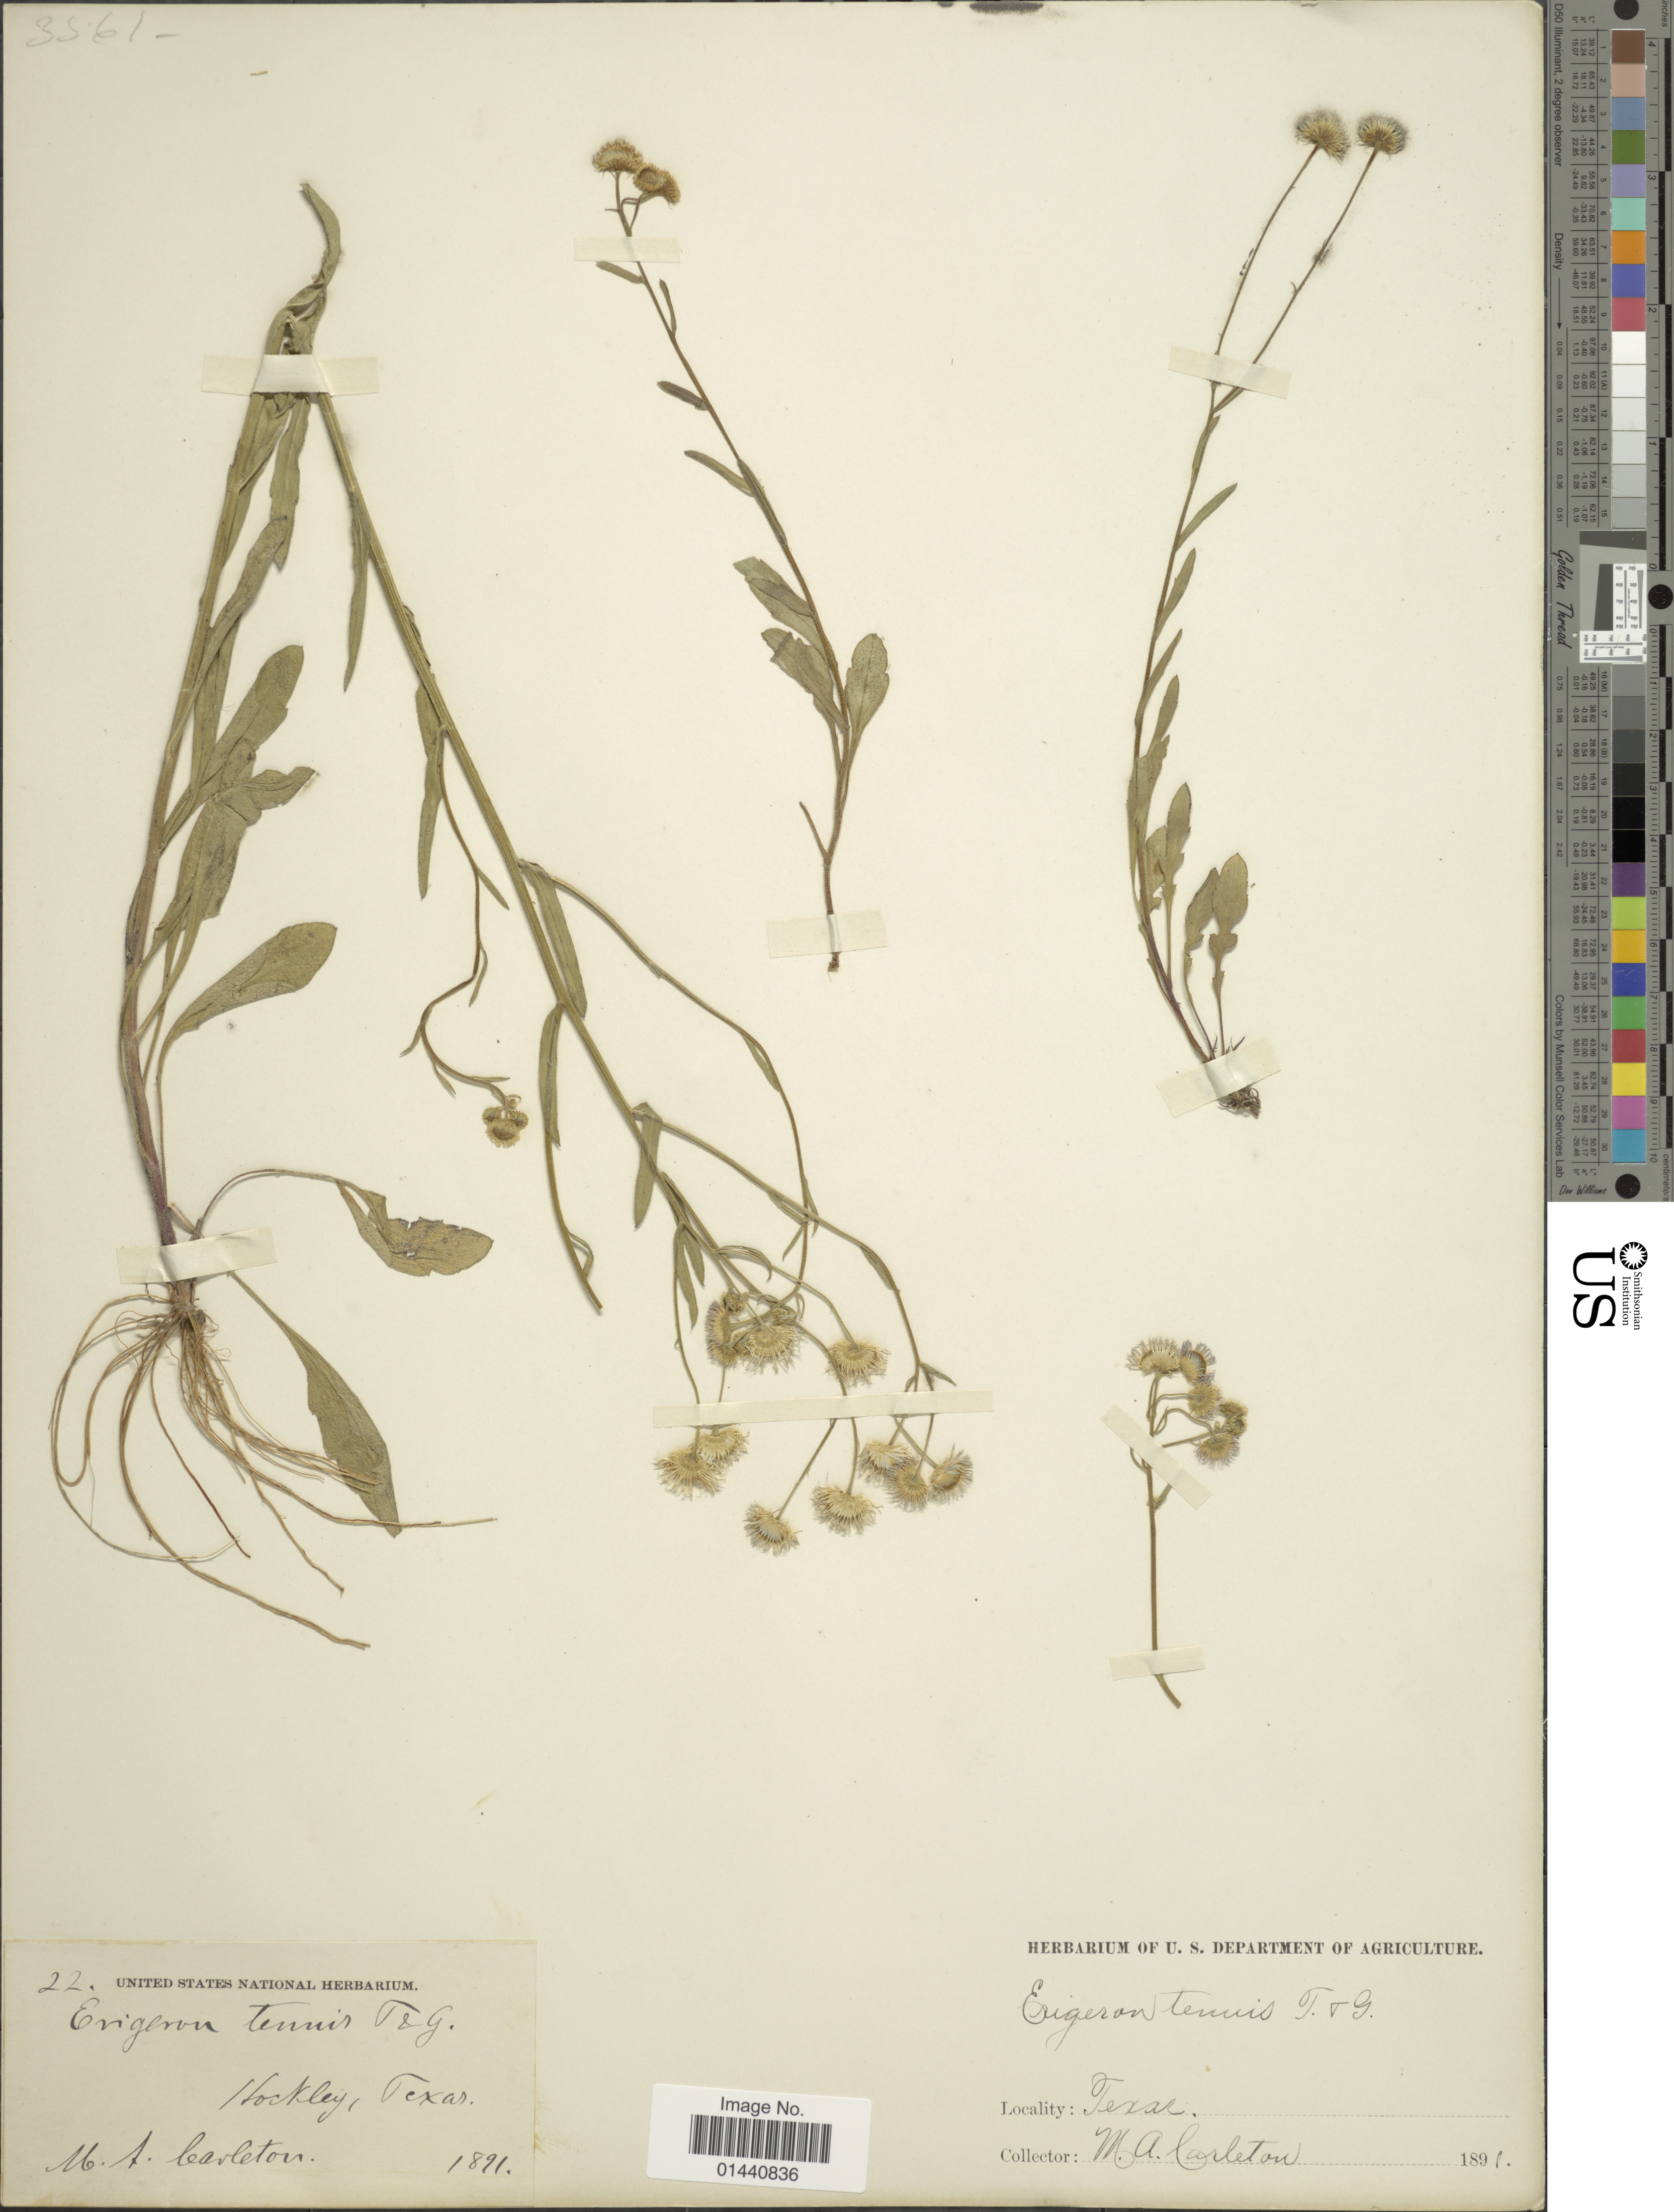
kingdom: Plantae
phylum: Tracheophyta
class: Magnoliopsida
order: Asterales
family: Asteraceae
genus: Erigeron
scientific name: Erigeron tenuis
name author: Torr. & A. Gray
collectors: M. A. Carleton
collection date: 1891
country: United States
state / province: Texas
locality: Hockley.